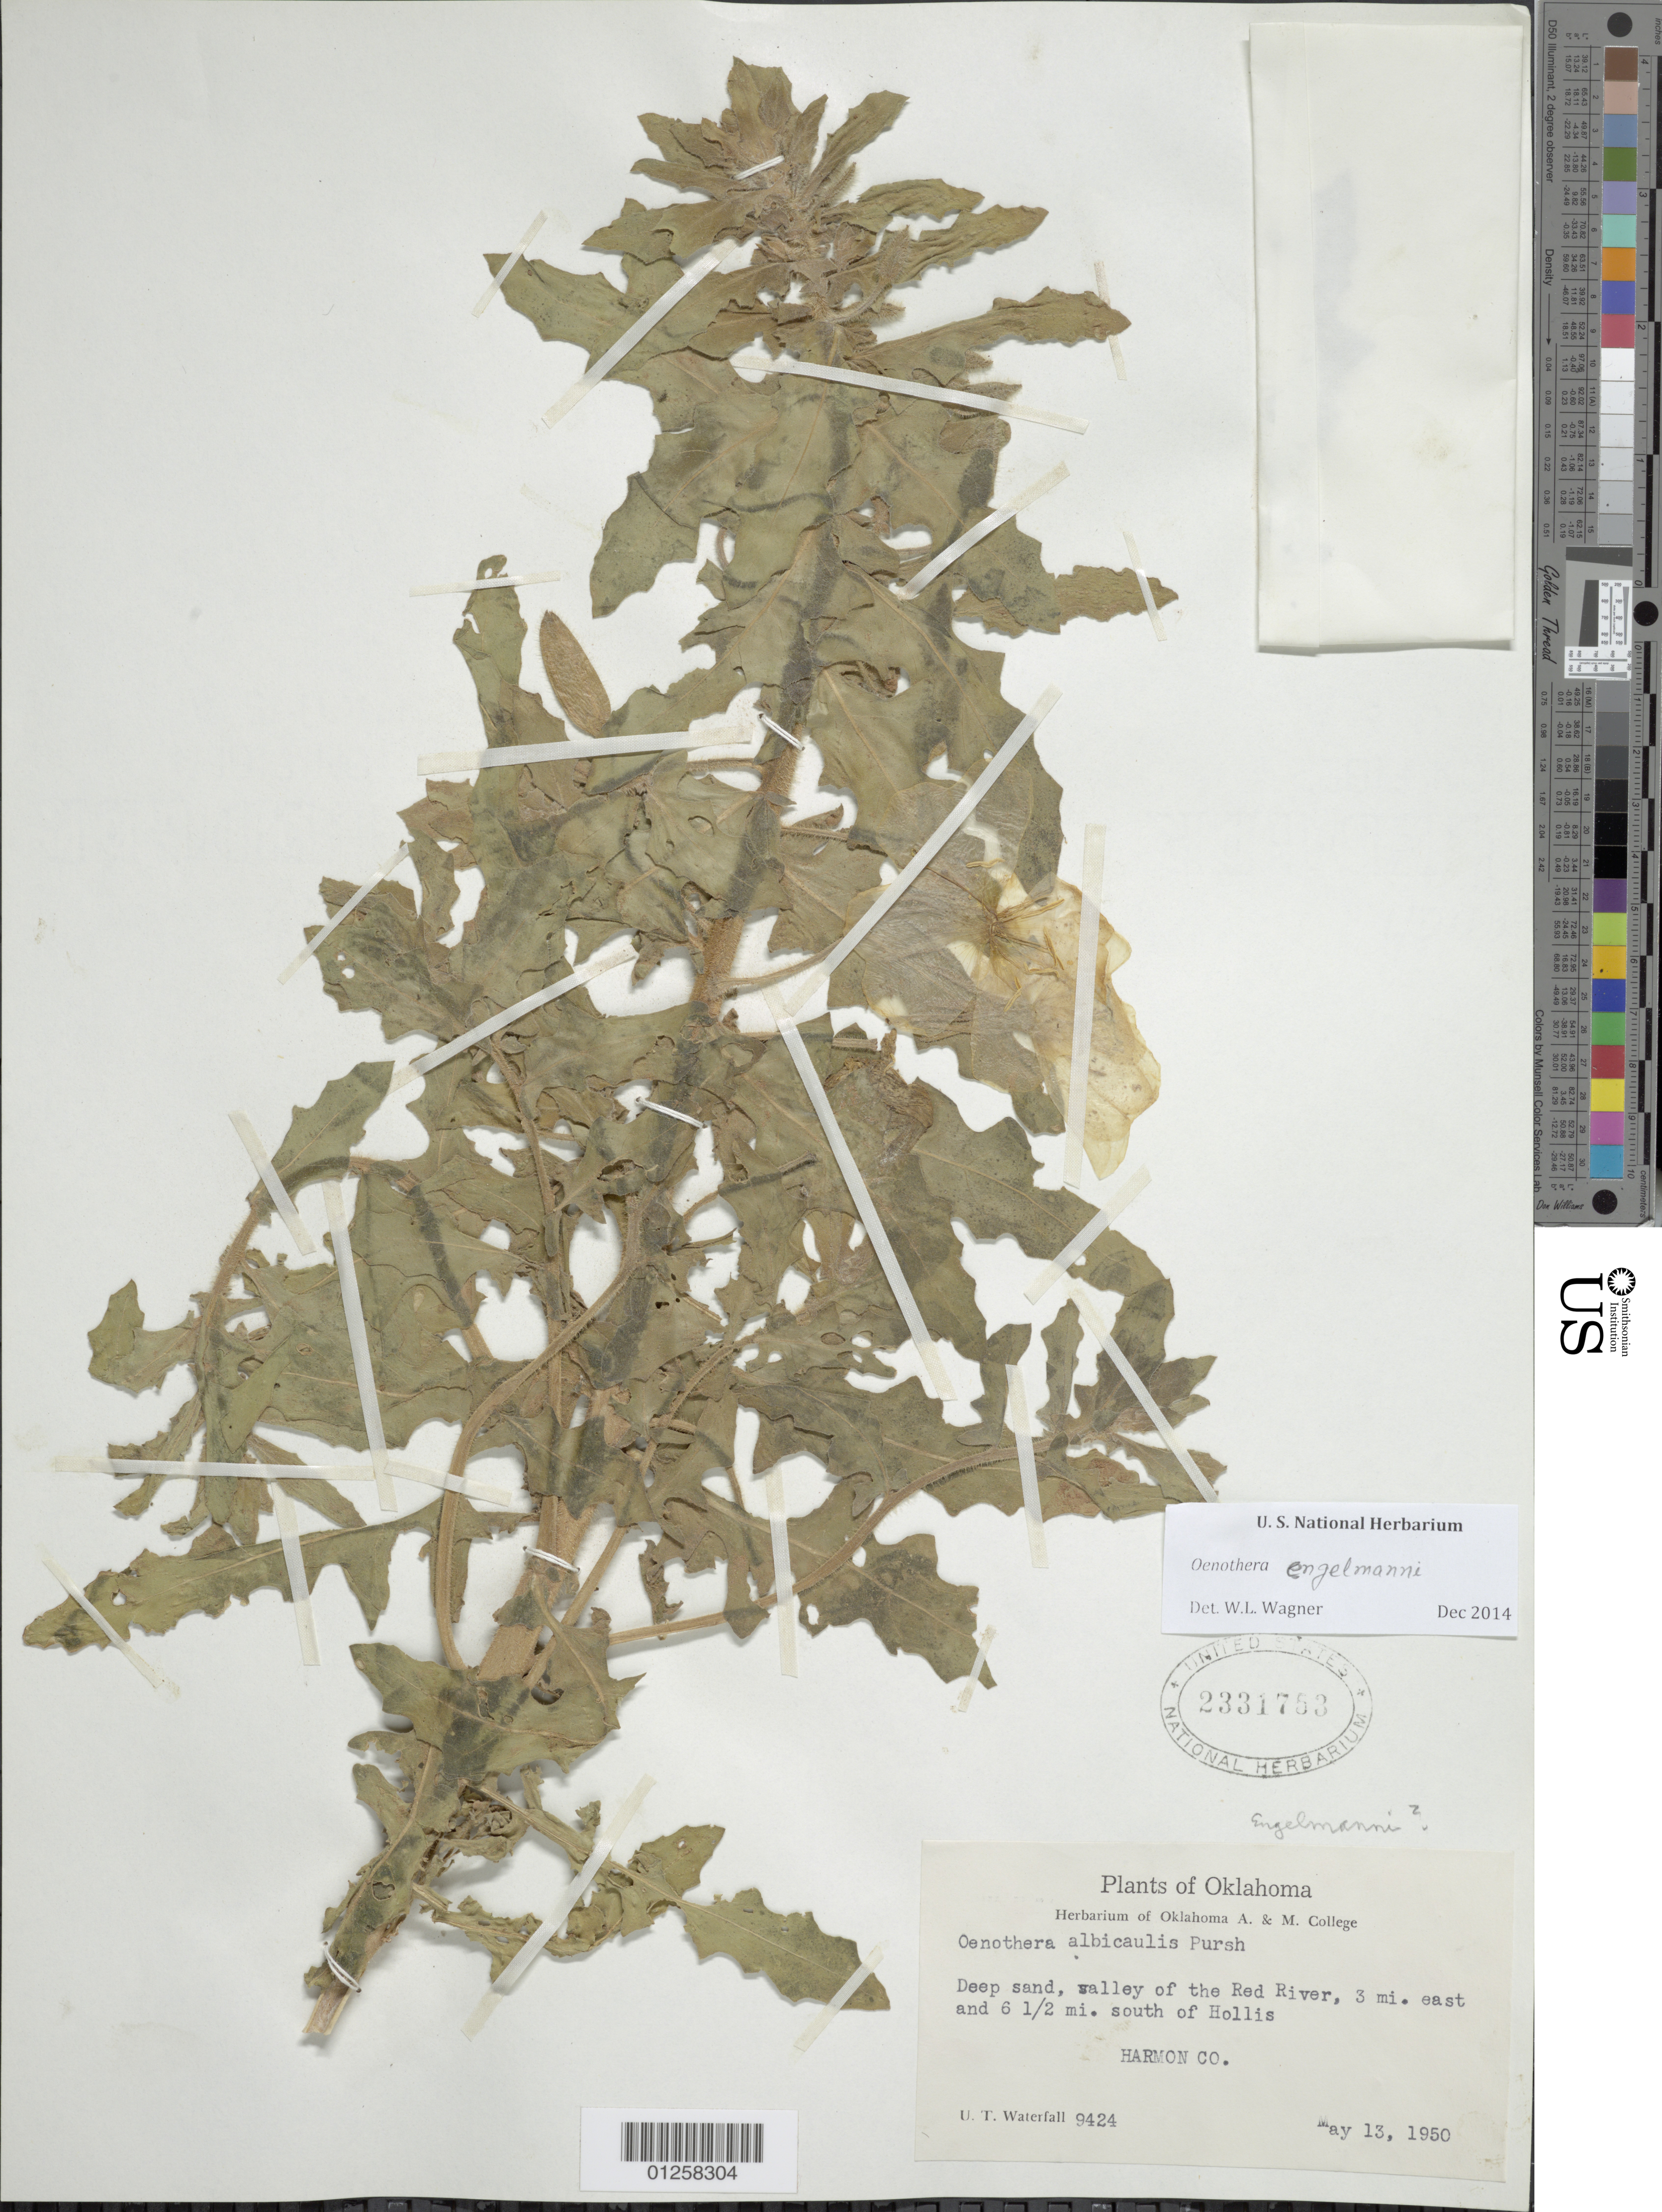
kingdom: Plantae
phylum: Tracheophyta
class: Magnoliopsida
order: Myrtales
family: Onagraceae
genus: Oenothera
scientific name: Oenothera engelmannii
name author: (Small) Munz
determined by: Wagner, W. L., (BOT), Smithsonian Institution - National Museum of Natural History (UNITED STATES)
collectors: U. T. Waterfall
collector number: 9424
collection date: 1951-05-13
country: United States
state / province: Oklahoma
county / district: Harmon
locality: Valley of the Red River, 3 mi. east and 61/2 mi. south of Hollis.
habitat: Deep sand.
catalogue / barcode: US 2331753